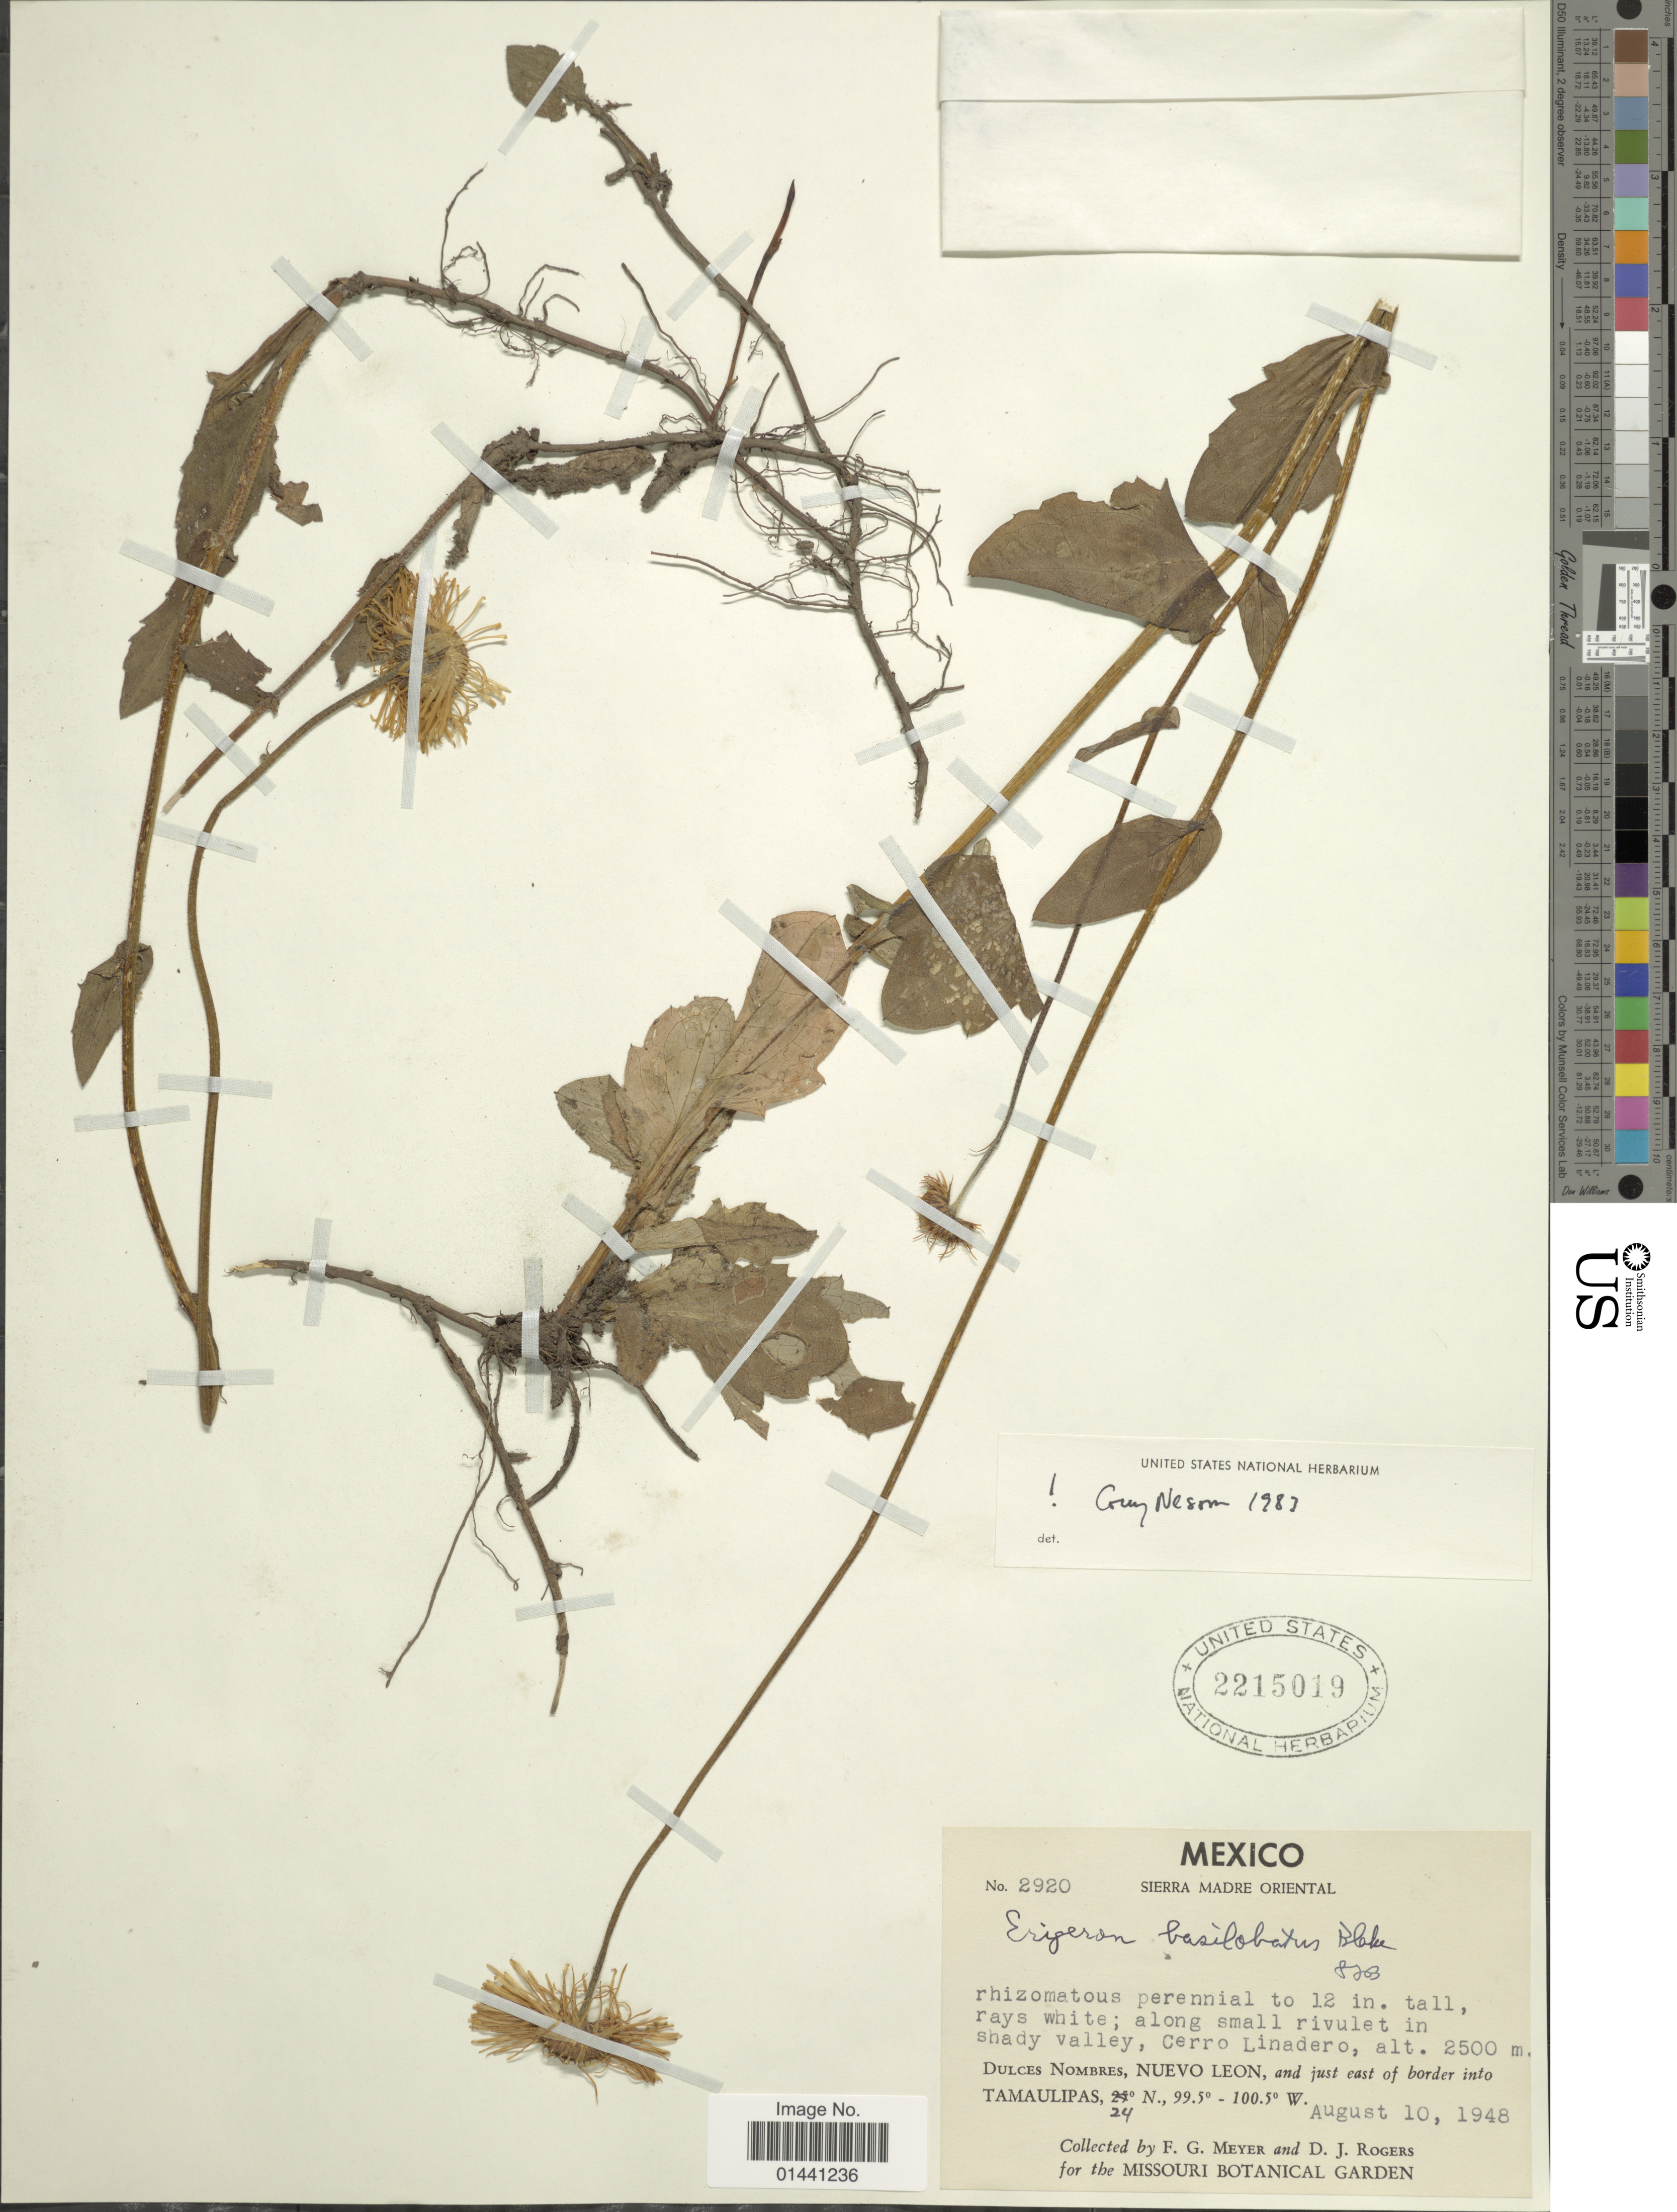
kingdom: Plantae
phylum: Tracheophyta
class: Magnoliopsida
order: Asterales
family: Asteraceae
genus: Erigeron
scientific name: Erigeron basilobatus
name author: S.F. Blake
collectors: F. G. Meyer & D. J. Rogers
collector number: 2920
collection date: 1948-08-10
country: Mexico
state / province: Nuevo León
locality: Along small rivulet in shady valley, Cerro Linadero, Dulces Nombres, and just east of border into Tamaulipas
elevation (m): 2500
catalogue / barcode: US 2215019